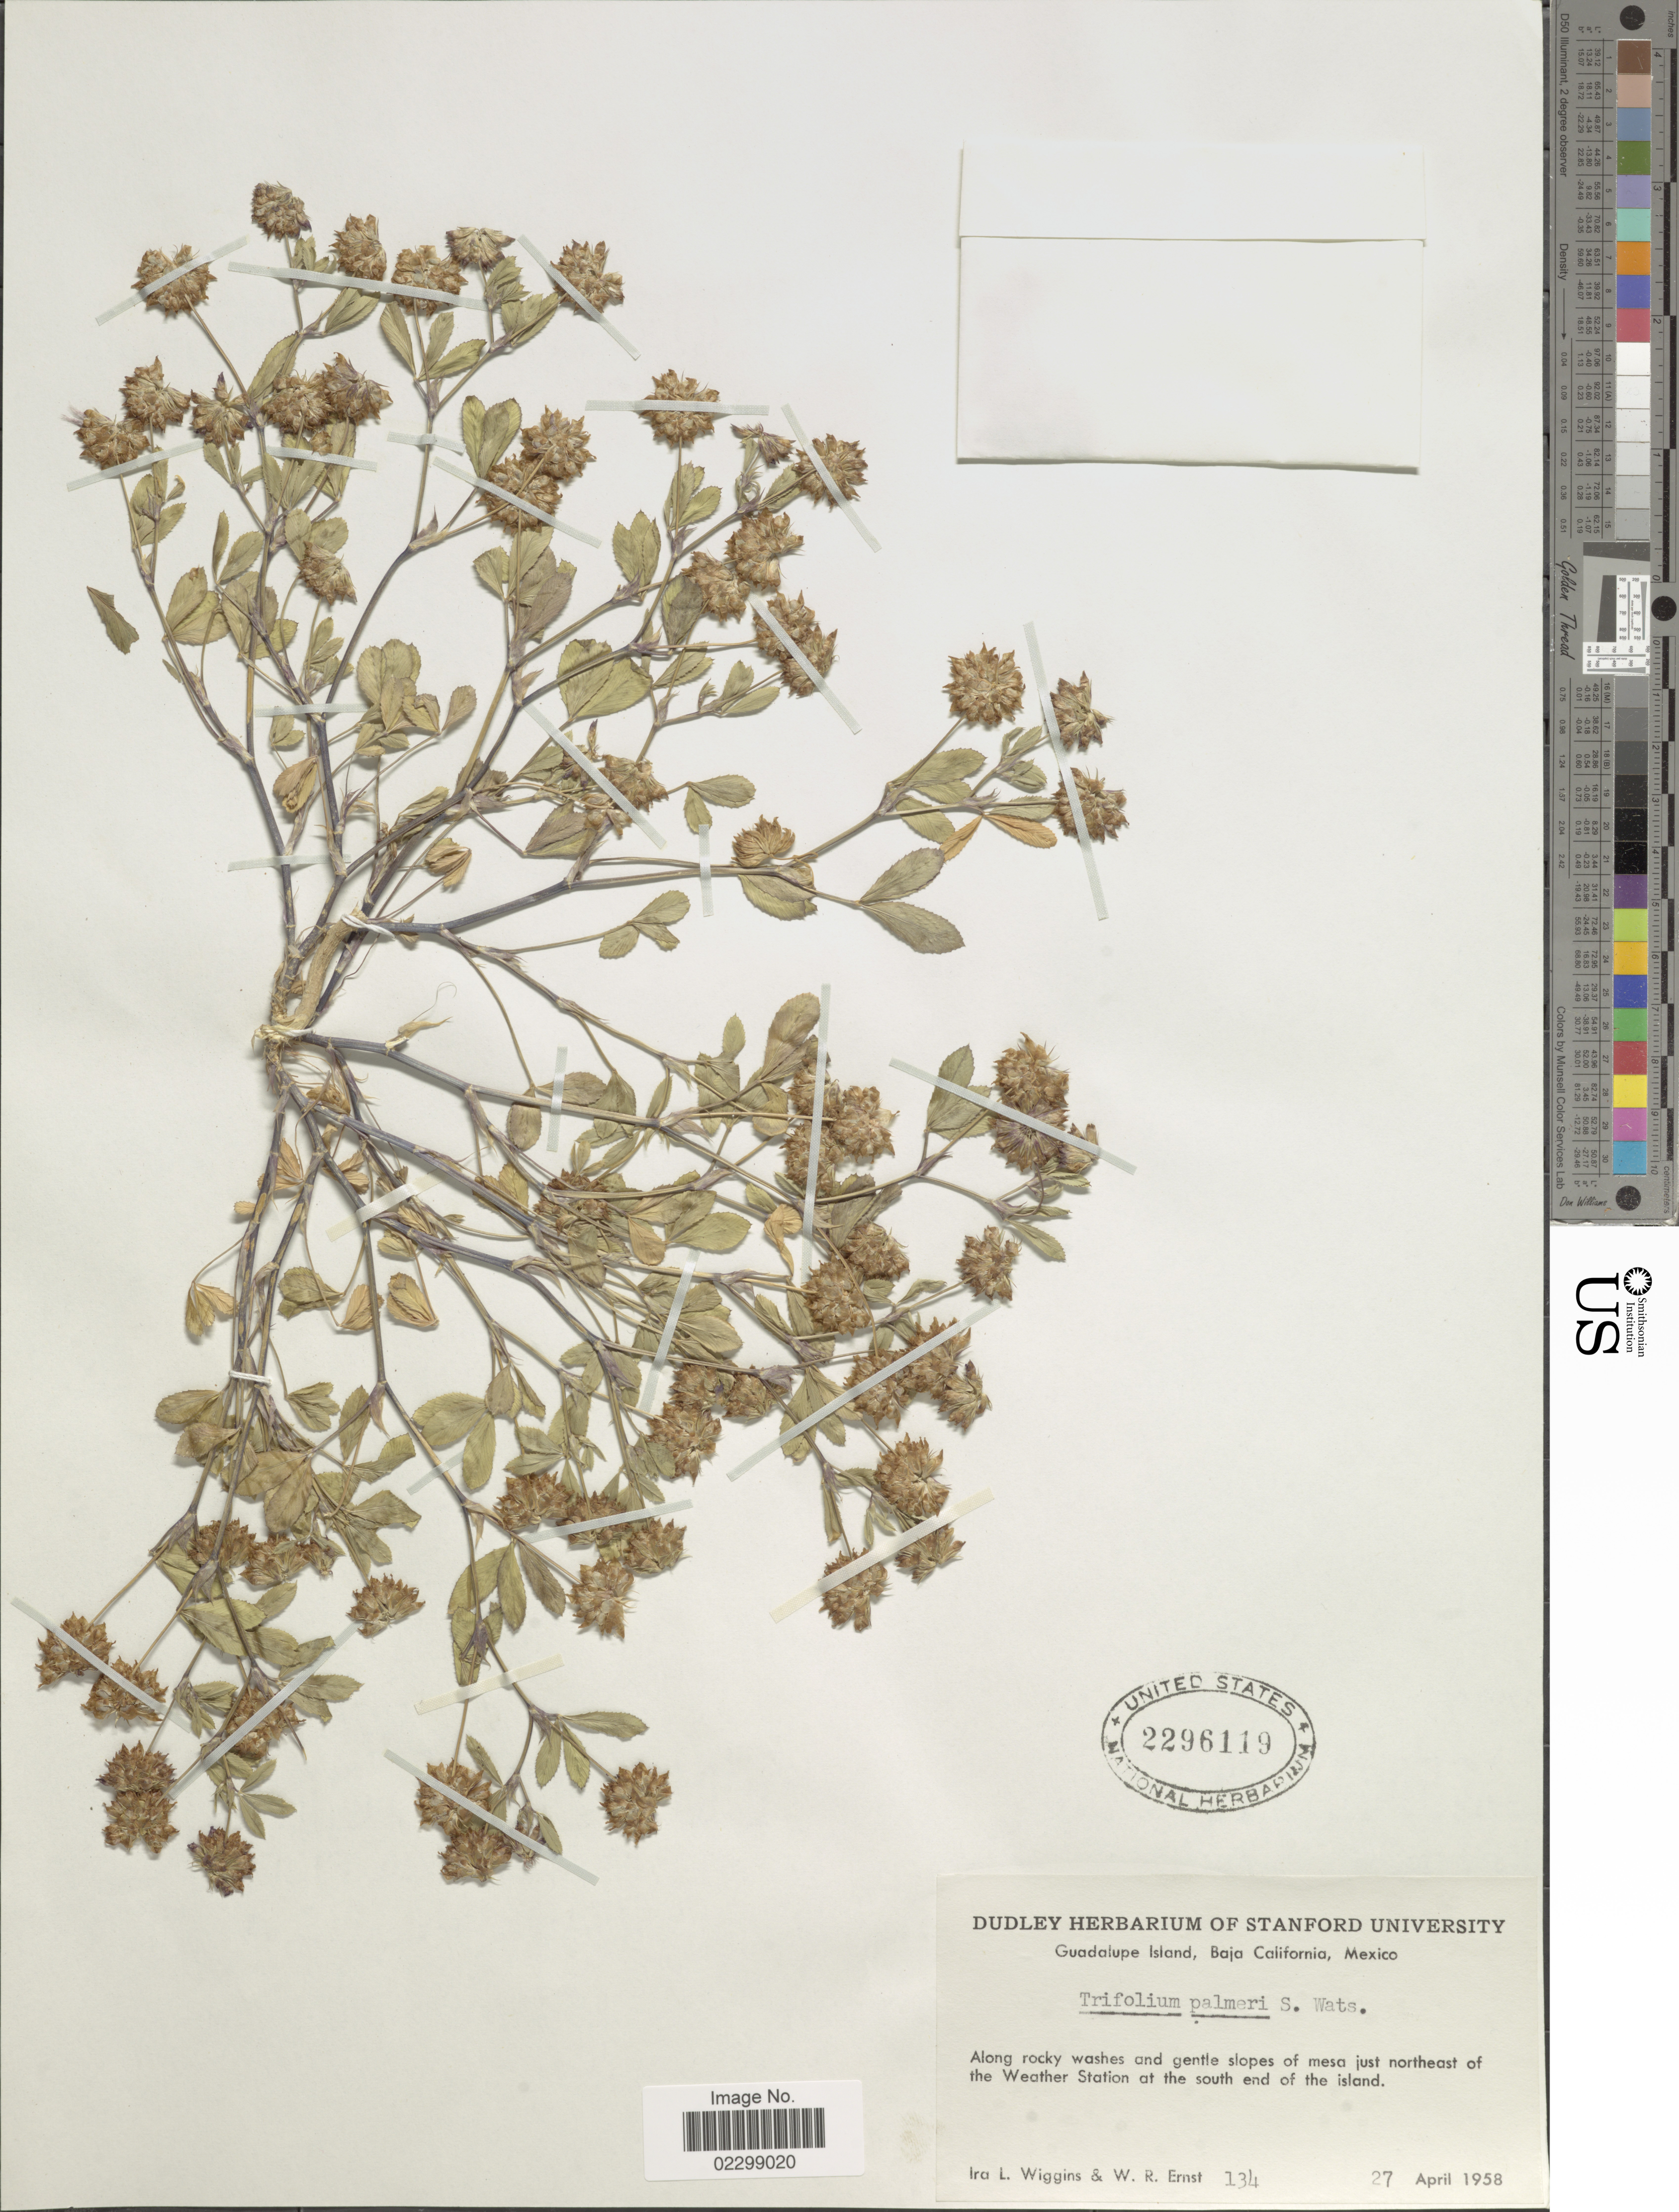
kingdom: Plantae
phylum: Tracheophyta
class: Magnoliopsida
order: Fabales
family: Fabaceae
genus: Trifolium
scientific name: Trifolium palmeri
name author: S. Watson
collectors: I. L. Wiggins & W. R. Ernst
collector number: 134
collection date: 1958-04-27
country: Mexico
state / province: Baja California Norte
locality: Guadalupe Island, along rocky washes and gentle slopes of mesa just northeast of the Weather Station at the south end of the island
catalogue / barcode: US 2296119